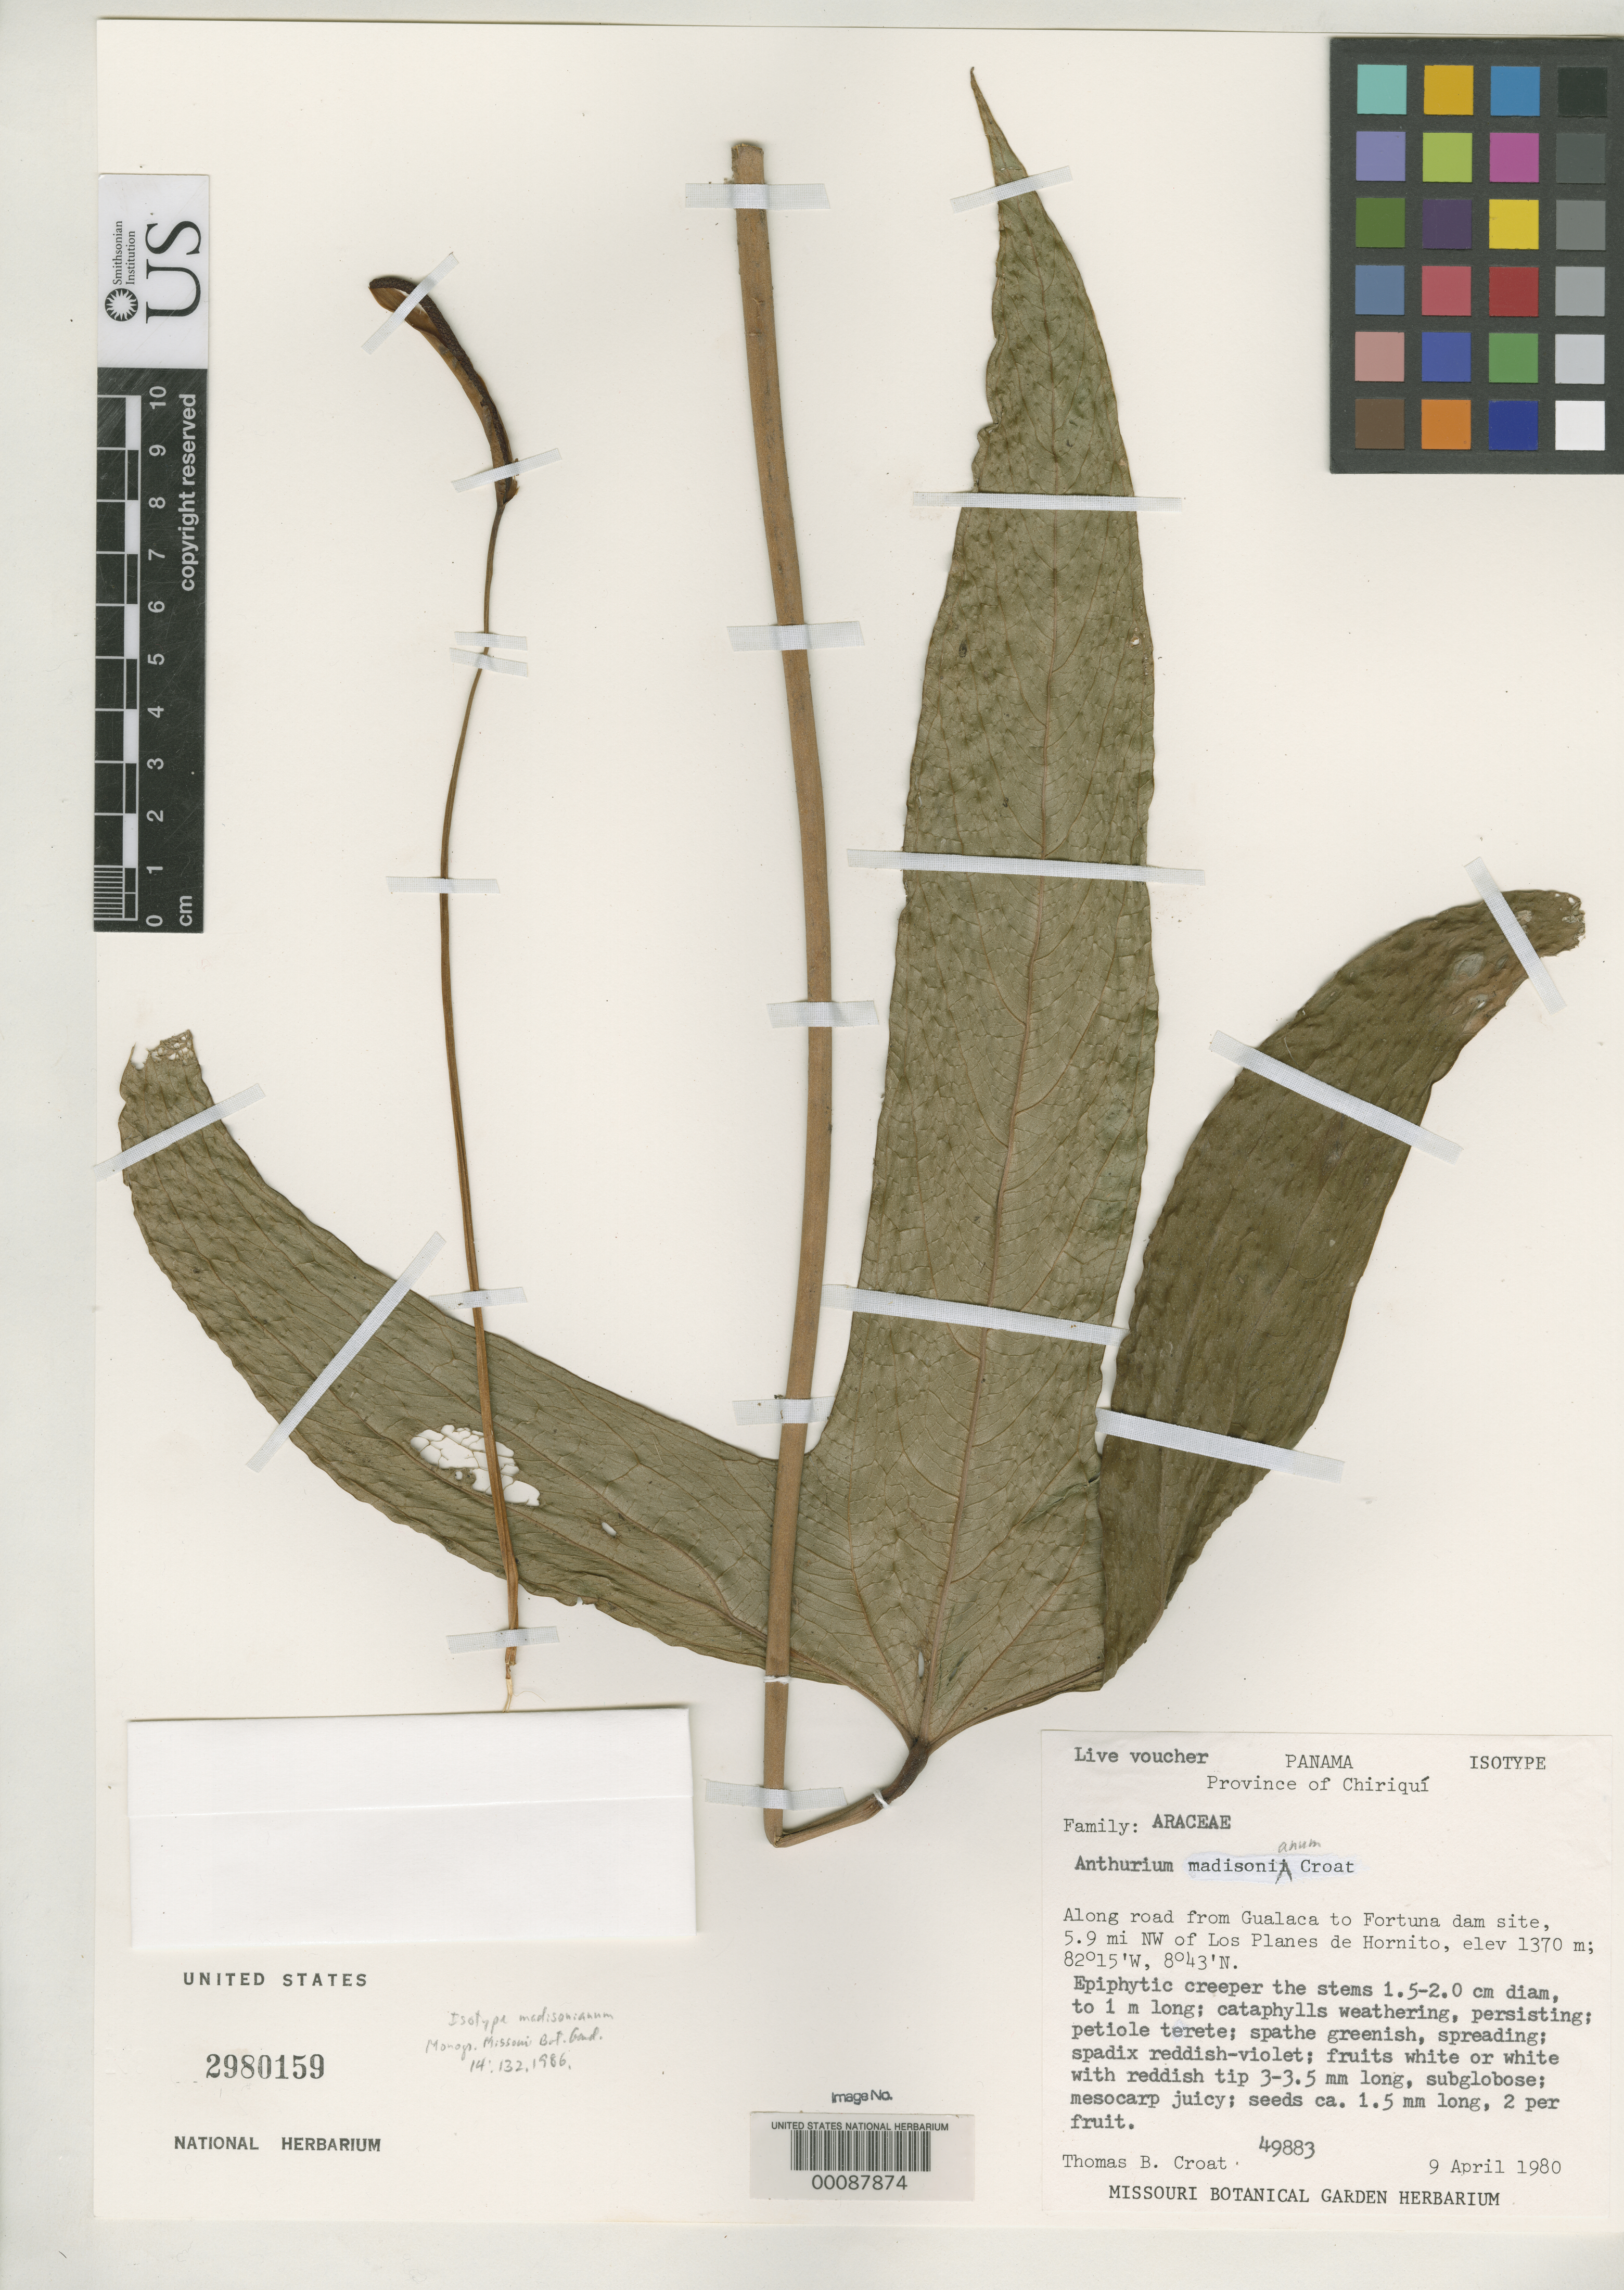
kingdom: Plantae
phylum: Tracheophyta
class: Liliopsida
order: Alismatales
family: Araceae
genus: Anthurium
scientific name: Anthurium madisonianum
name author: Croat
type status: Isotype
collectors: T. B. Croat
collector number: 49883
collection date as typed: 09 Apr 1980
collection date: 1980-04-09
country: Panama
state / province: Chiriquí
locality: Road from Gualaca to Fortuna Dam site, 5.9 mi NW ofLos Planes de Hornito.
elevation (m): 1370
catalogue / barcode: US 2980159